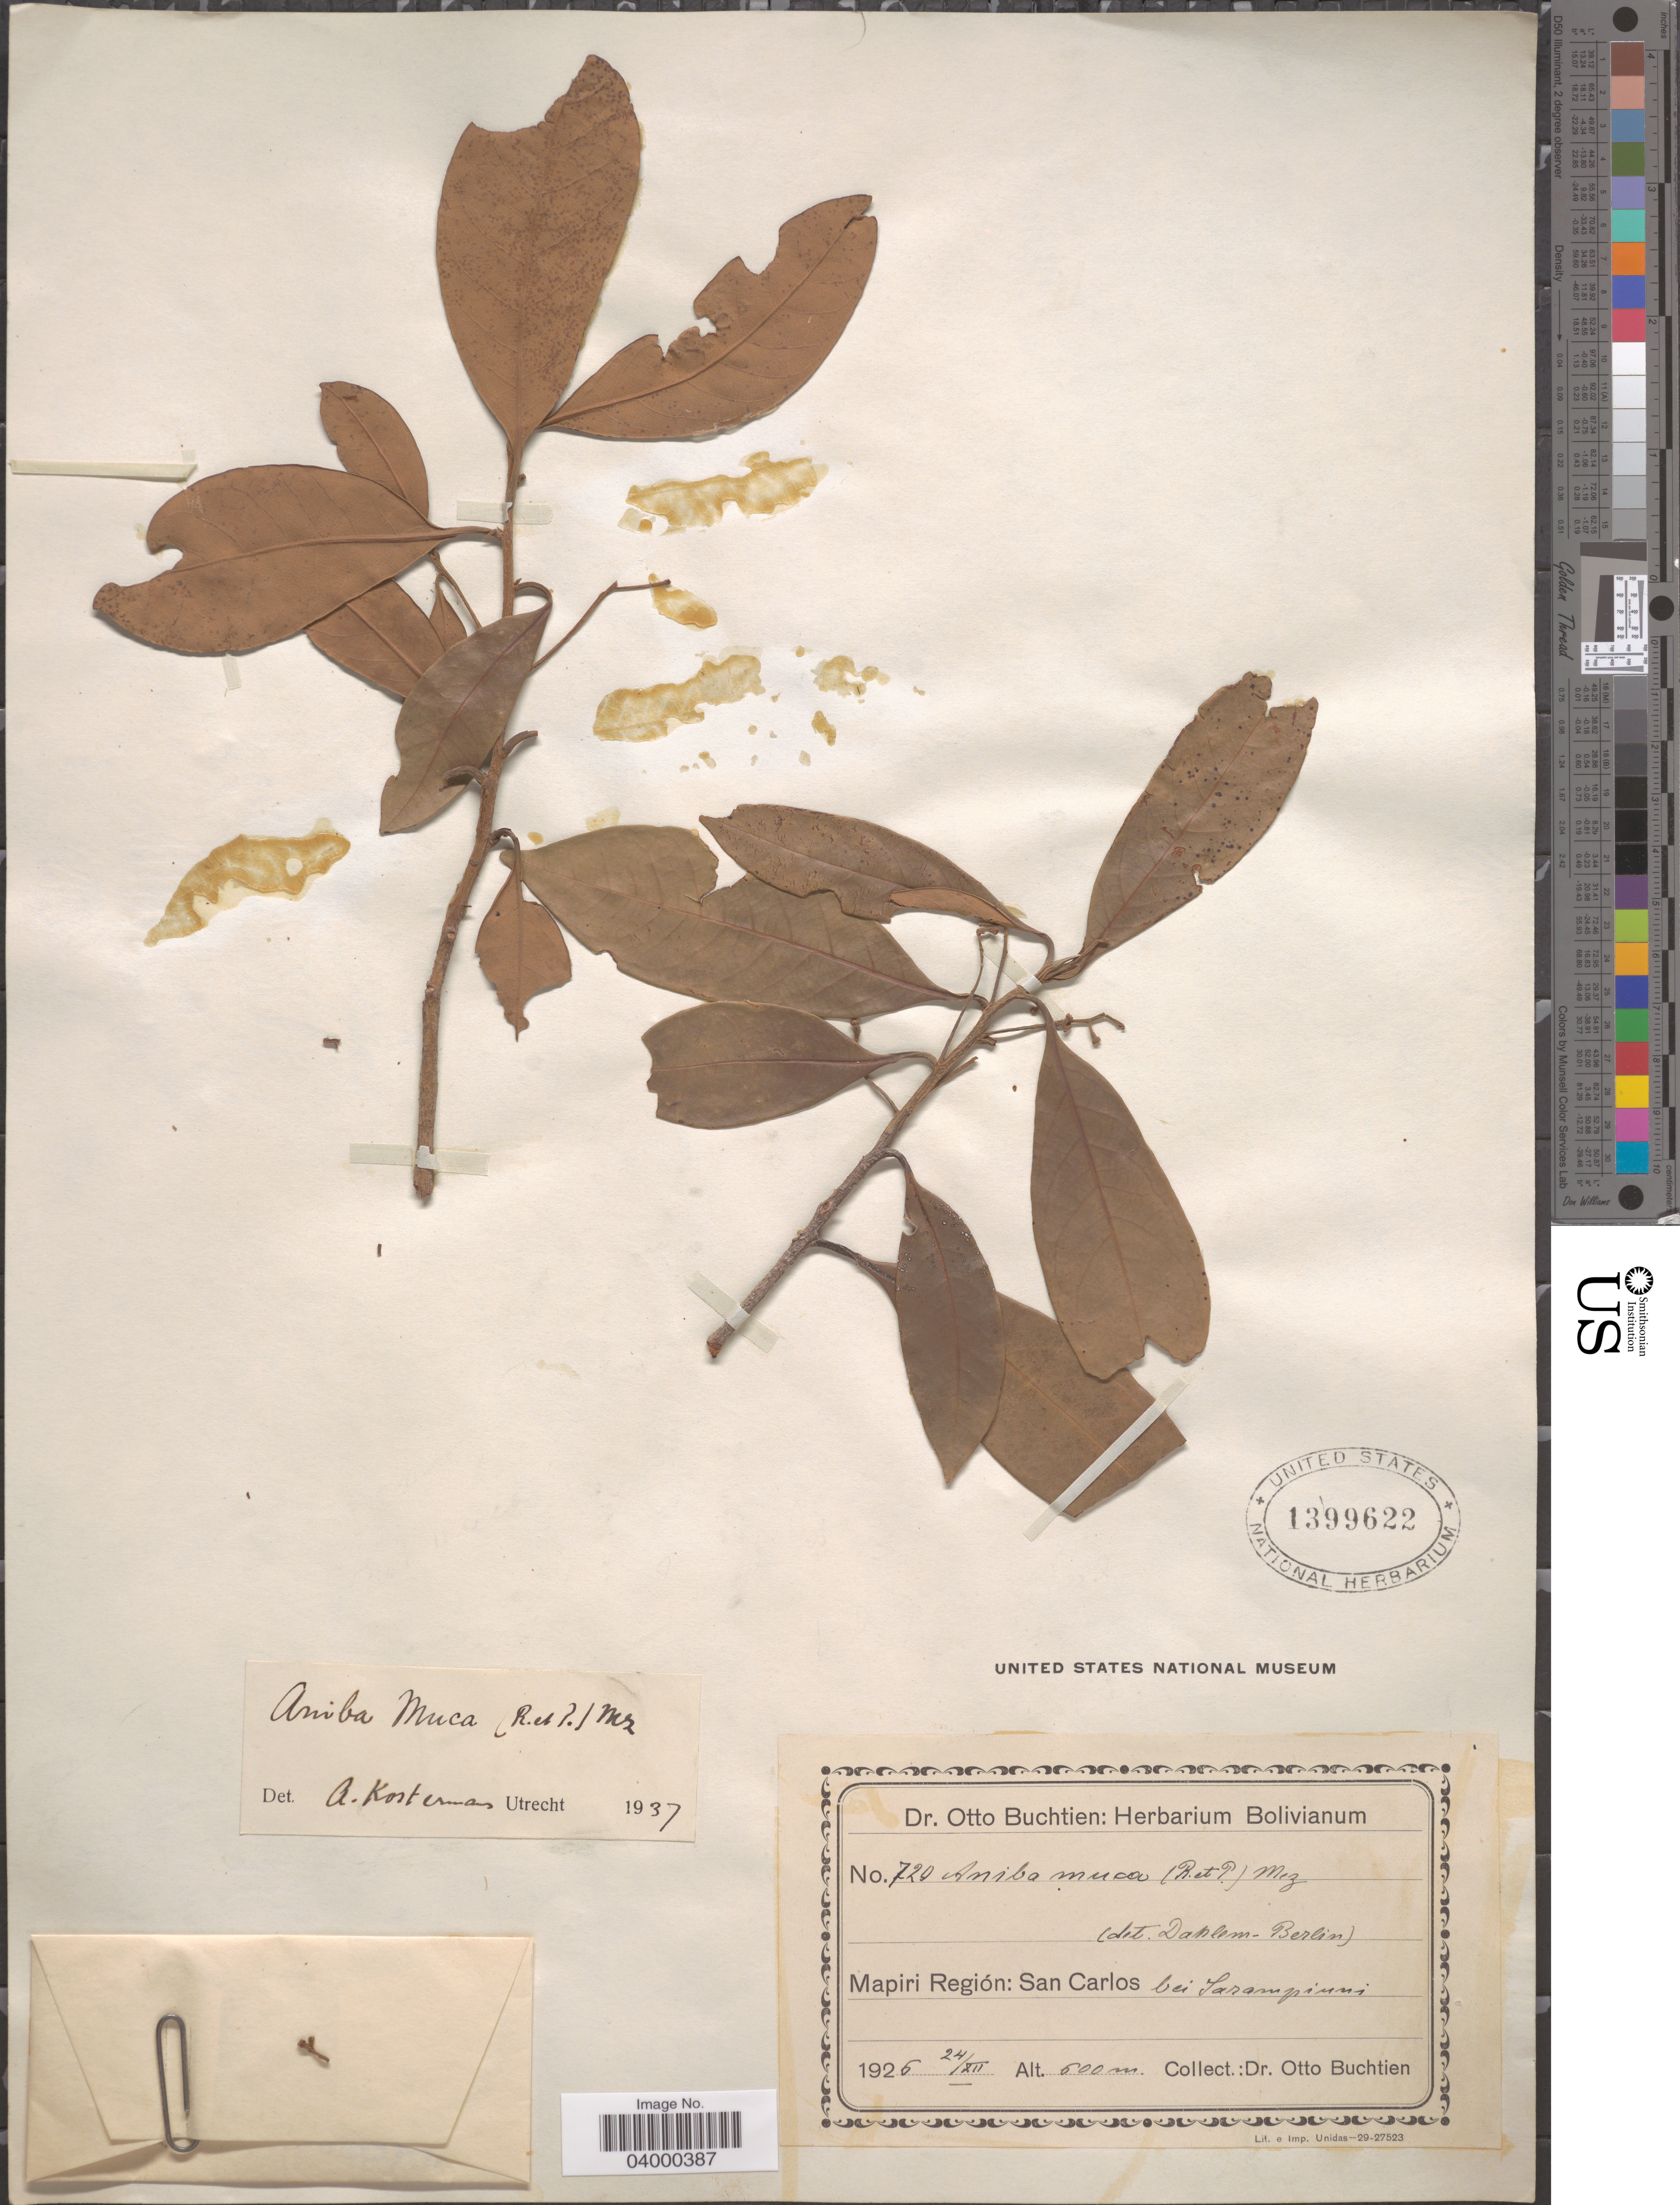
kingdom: Plantae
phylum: Tracheophyta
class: Magnoliopsida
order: Laurales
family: Lauraceae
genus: Aniba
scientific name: Aniba muca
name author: (Ruiz & Pav.) Mez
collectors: O. Buchtien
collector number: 720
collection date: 1926-12-24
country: Bolivia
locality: Mapiri Región: San Carlos bei Sarampiuni.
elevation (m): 600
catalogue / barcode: US 1399622